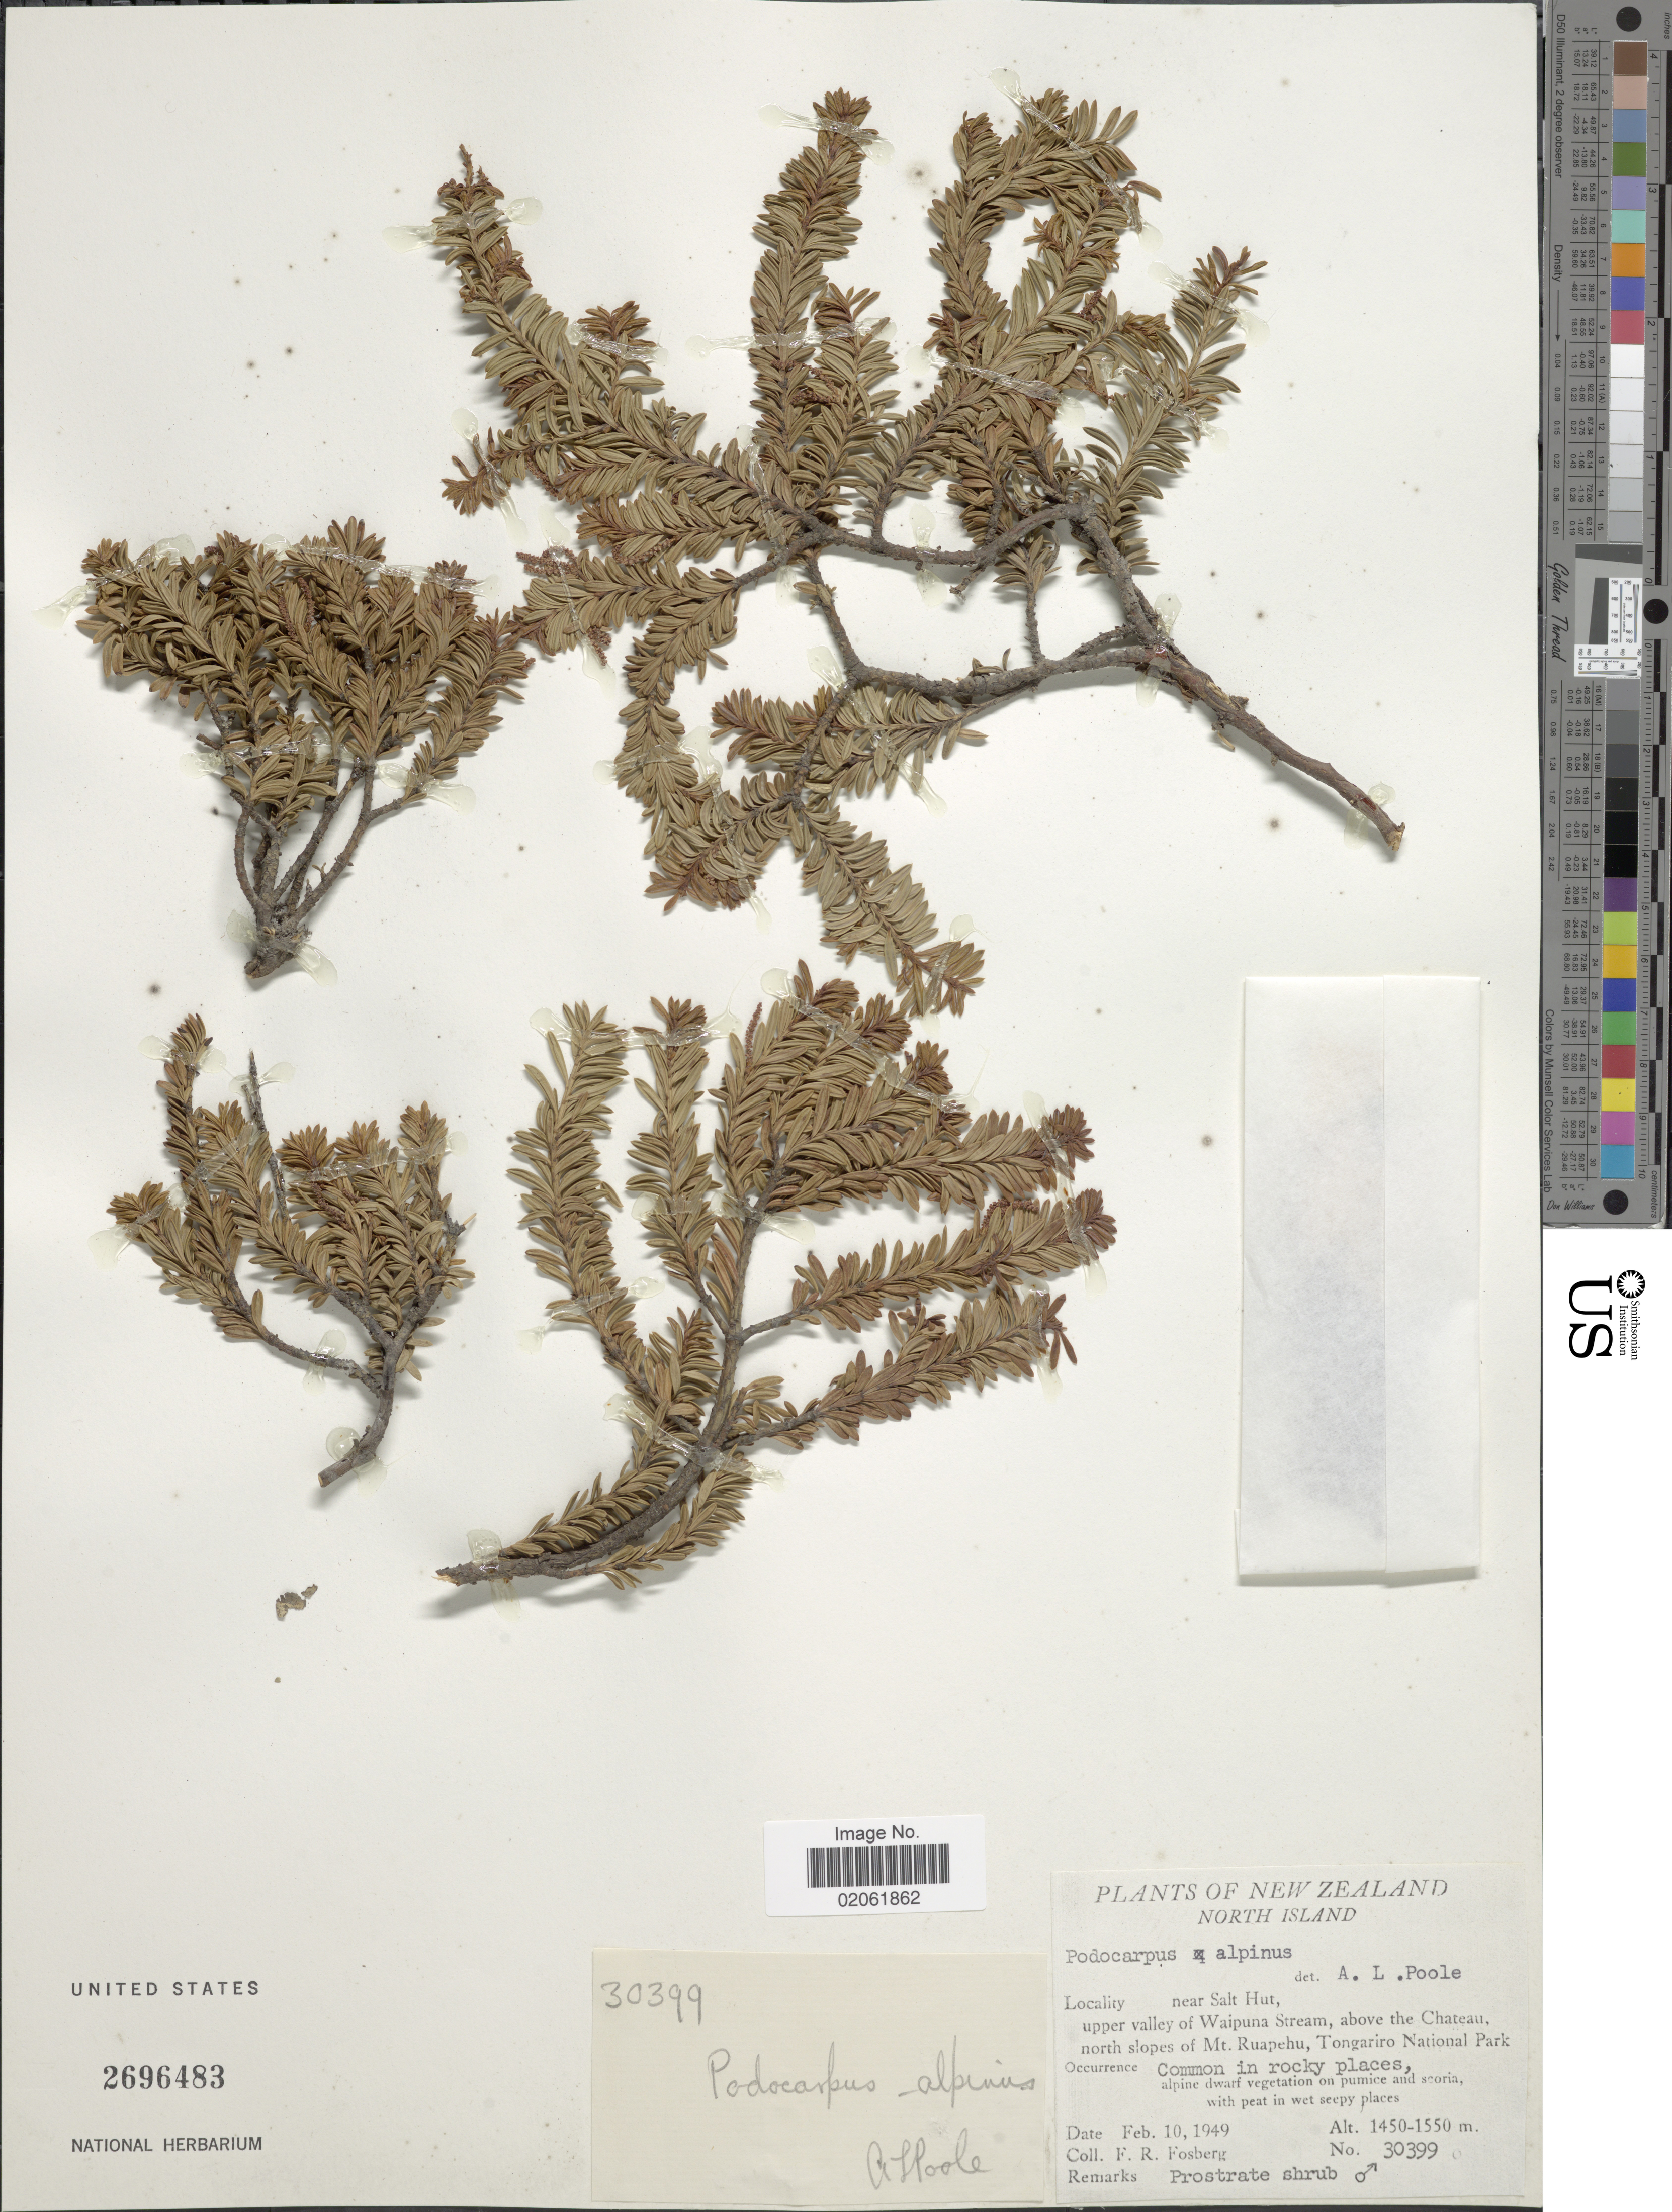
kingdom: Plantae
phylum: Tracheophyta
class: Pinopsida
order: Pinales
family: Podocarpaceae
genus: Podocarpus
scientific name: Podocarpus alpinus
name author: R. Br. ex Hook. f.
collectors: F. R. Fosberg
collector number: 30399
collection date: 1949-02-10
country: New Zealand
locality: North Island. Near Salt Hut, upper valley of Waipuna Stream, above the Chateau north slopes of Mt. Ruapehu, Tongariro national Park.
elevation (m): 1450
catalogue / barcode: US 2696483